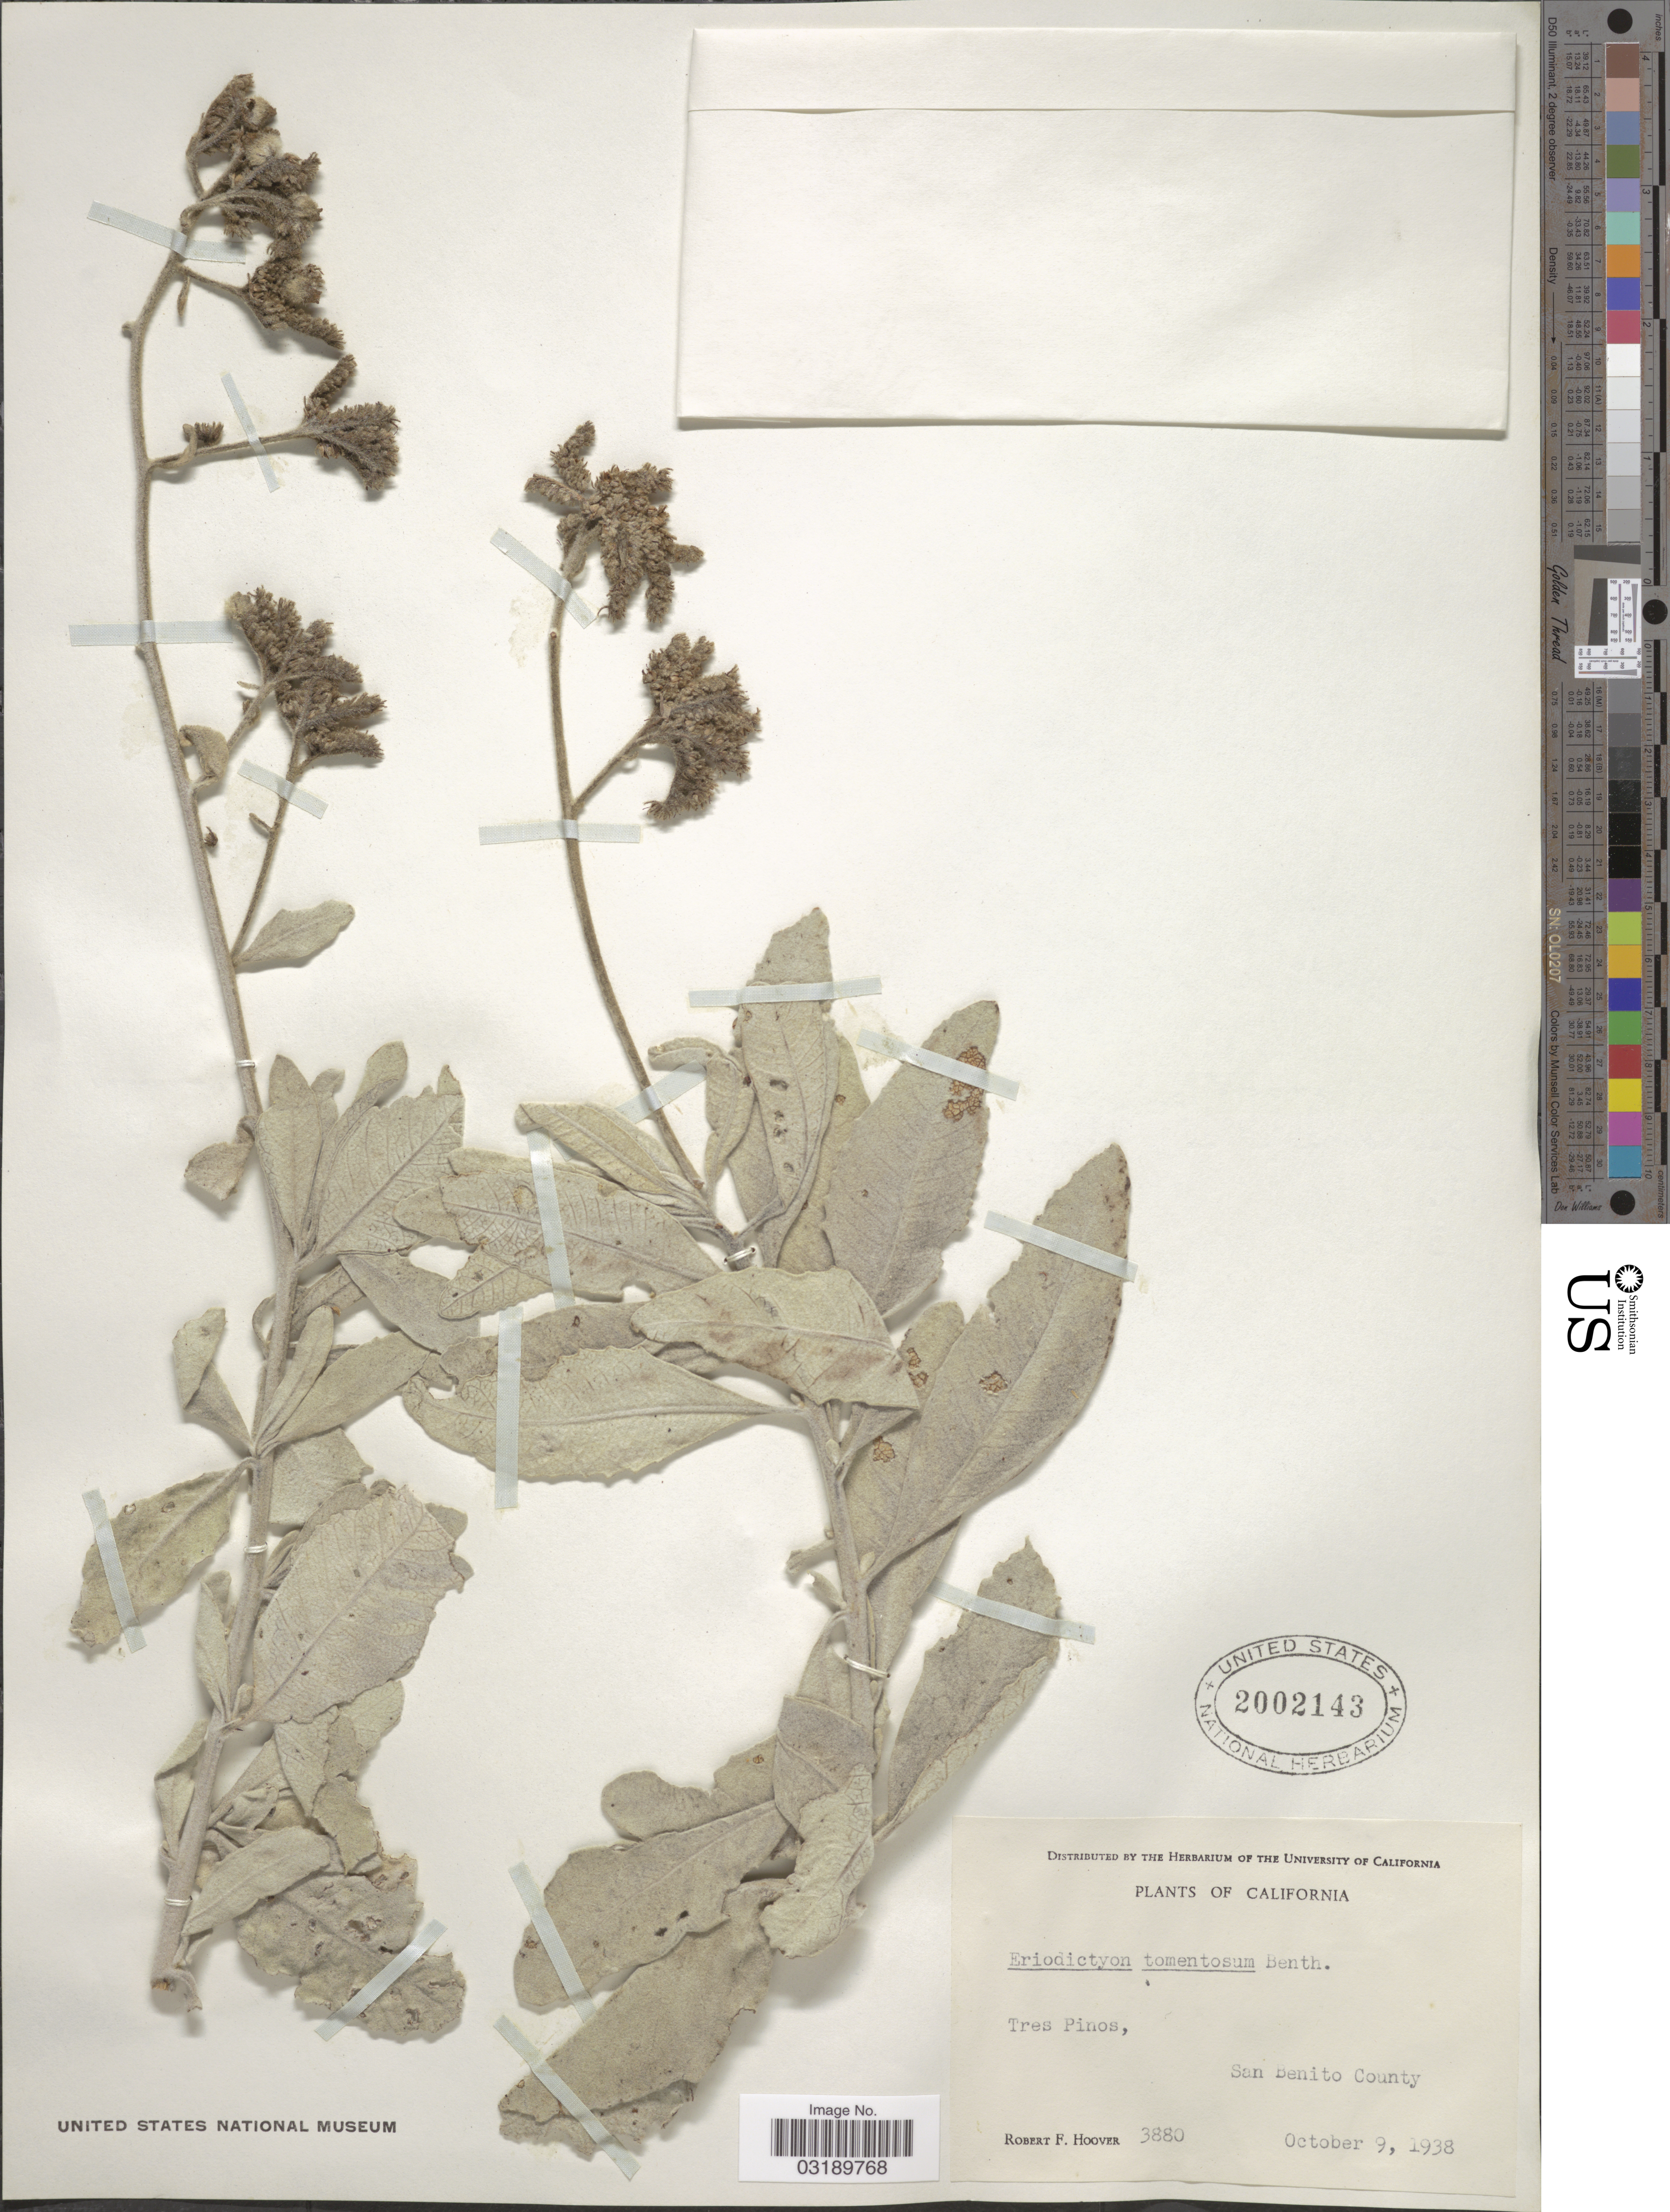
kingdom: Plantae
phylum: Tracheophyta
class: Magnoliopsida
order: Boraginales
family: Namaceae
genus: Eriodictyon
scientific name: Eriodictyon tomentosum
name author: Benth.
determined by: Rogers, Z. S.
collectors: R. F. Hoover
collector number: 3880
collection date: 1938-10-09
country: United States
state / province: California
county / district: San Benito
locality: Tres Pinos, San Benito County.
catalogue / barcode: US 2002143